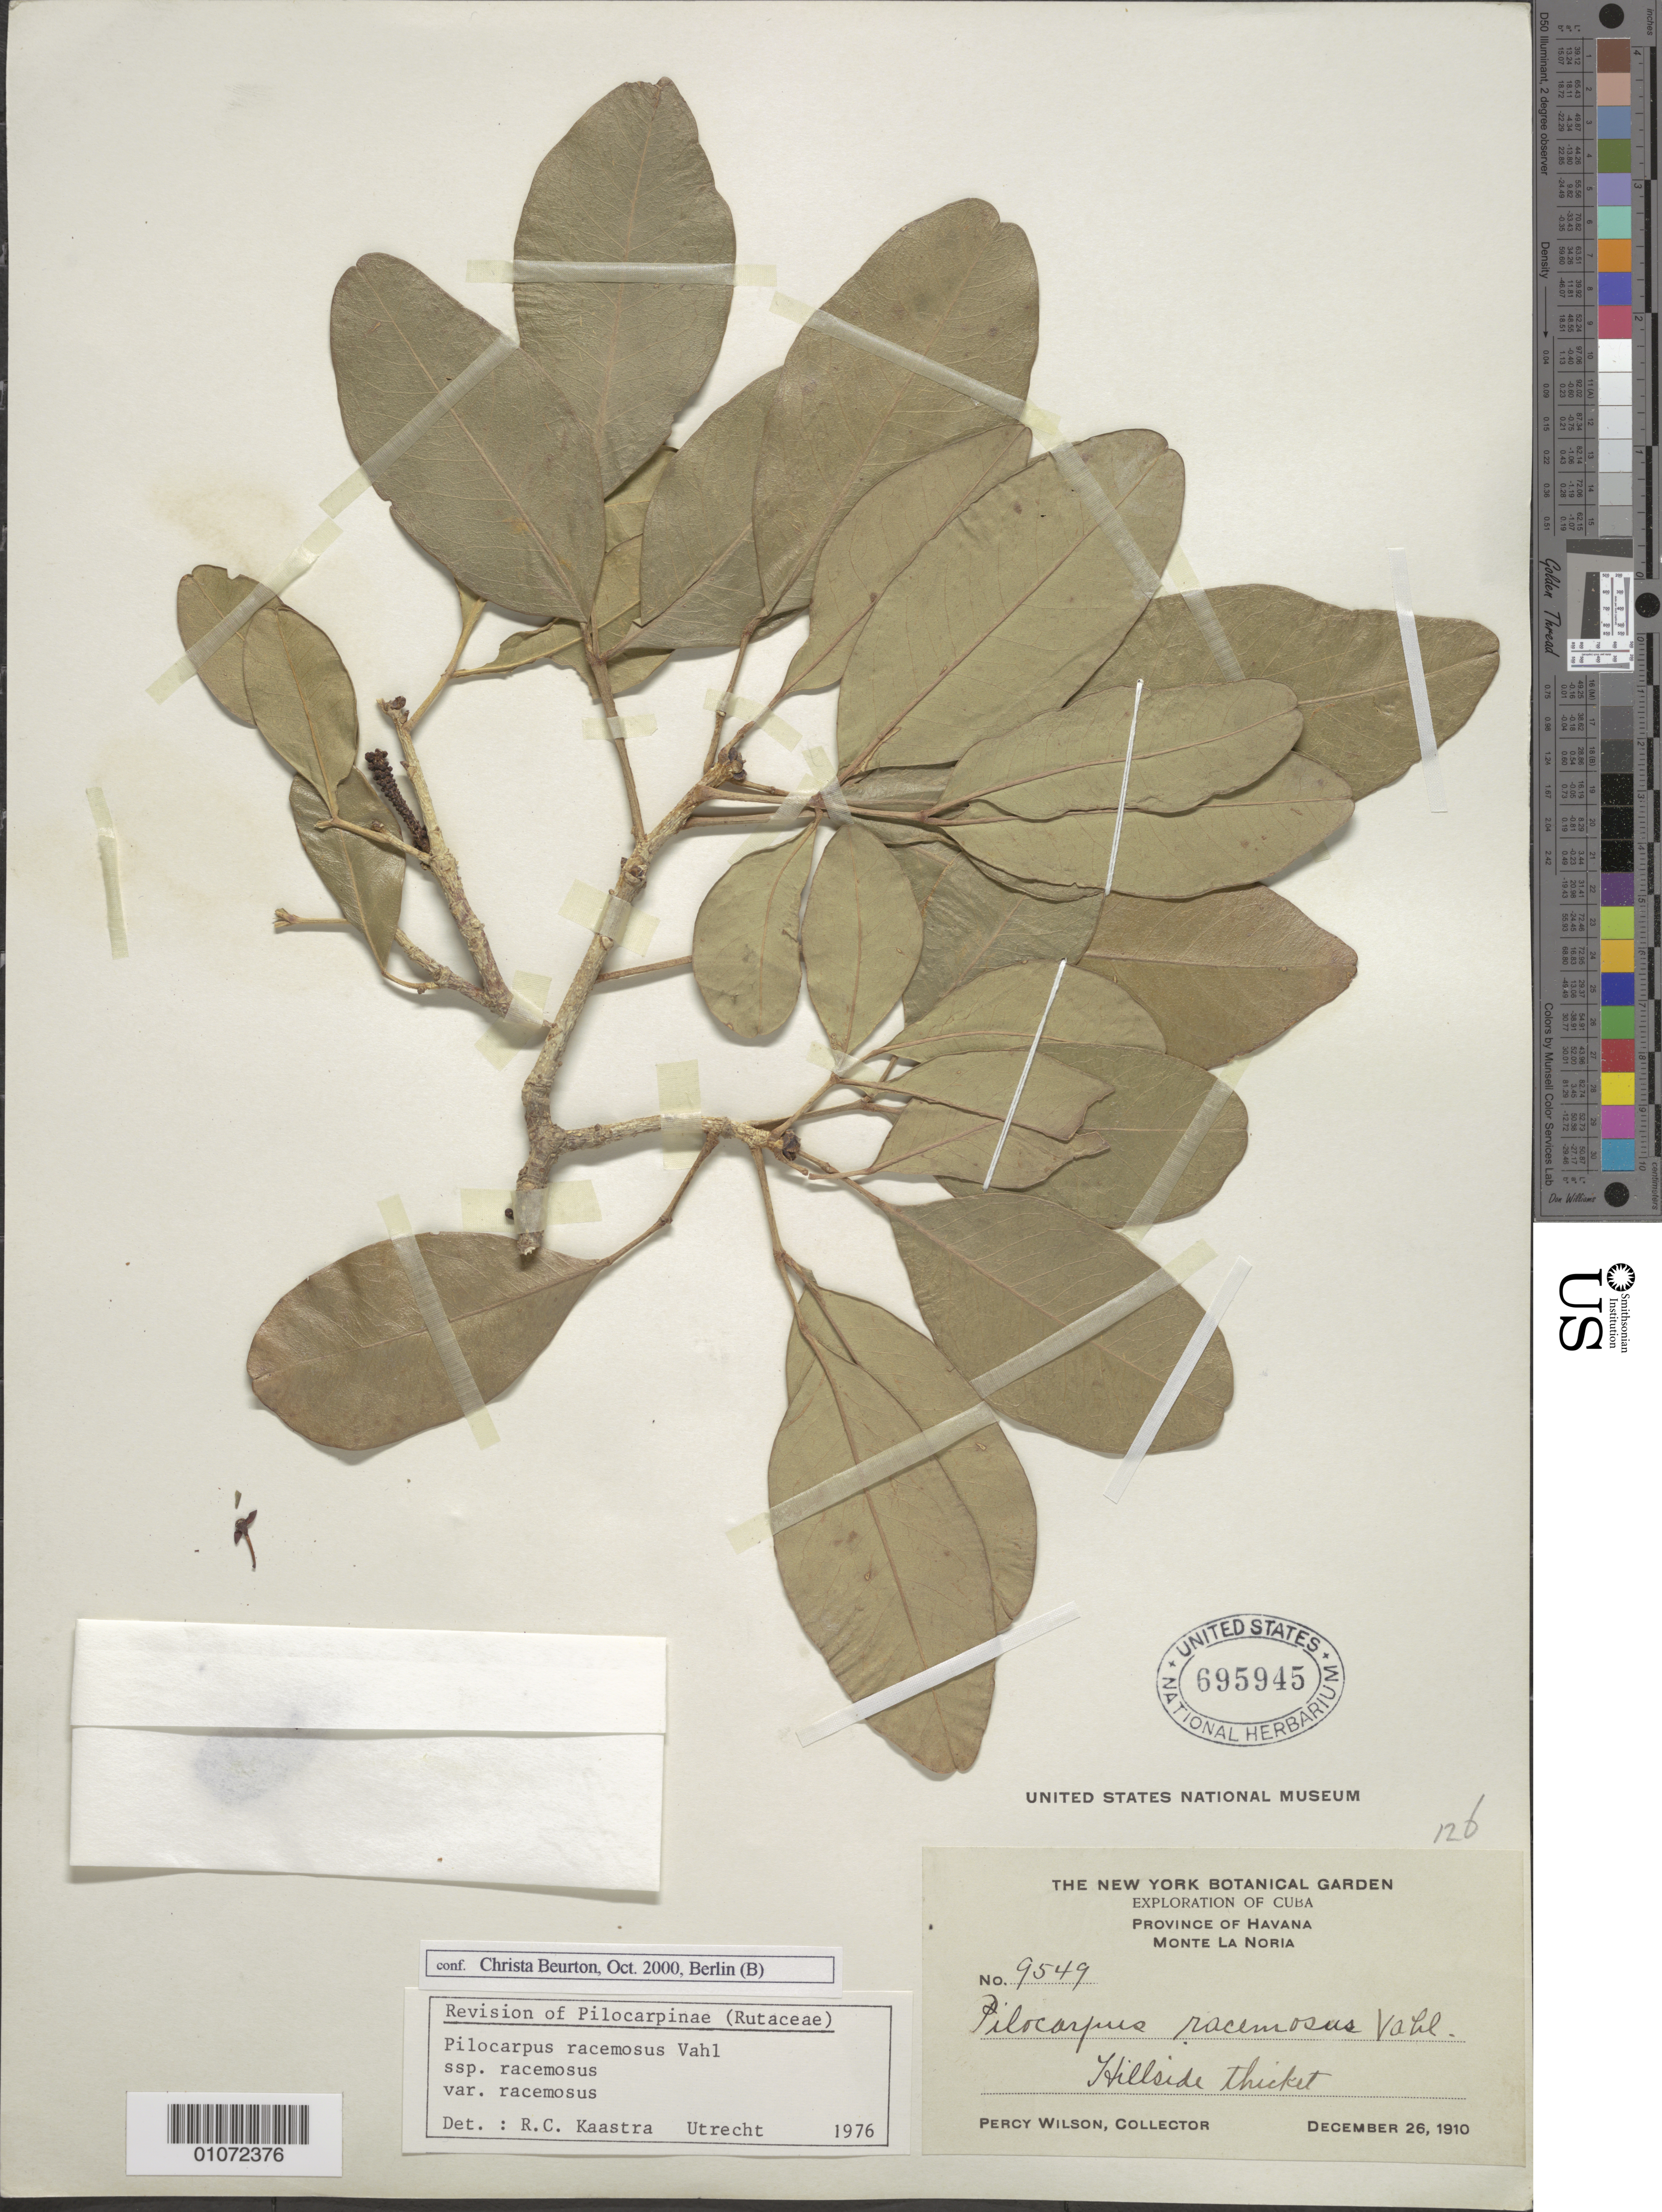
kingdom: Plantae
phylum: Tracheophyta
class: Magnoliopsida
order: Sapindales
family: Rutaceae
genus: Pilocarpus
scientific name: Pilocarpus racemosus subsp. racemosus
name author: Vahl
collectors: P. Wilson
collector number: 9549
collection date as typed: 26 Dec 1910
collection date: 1910-12-26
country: Cuba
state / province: La Habana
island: Cuba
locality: Province of Havana; Monte la Noria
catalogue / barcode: US 695945